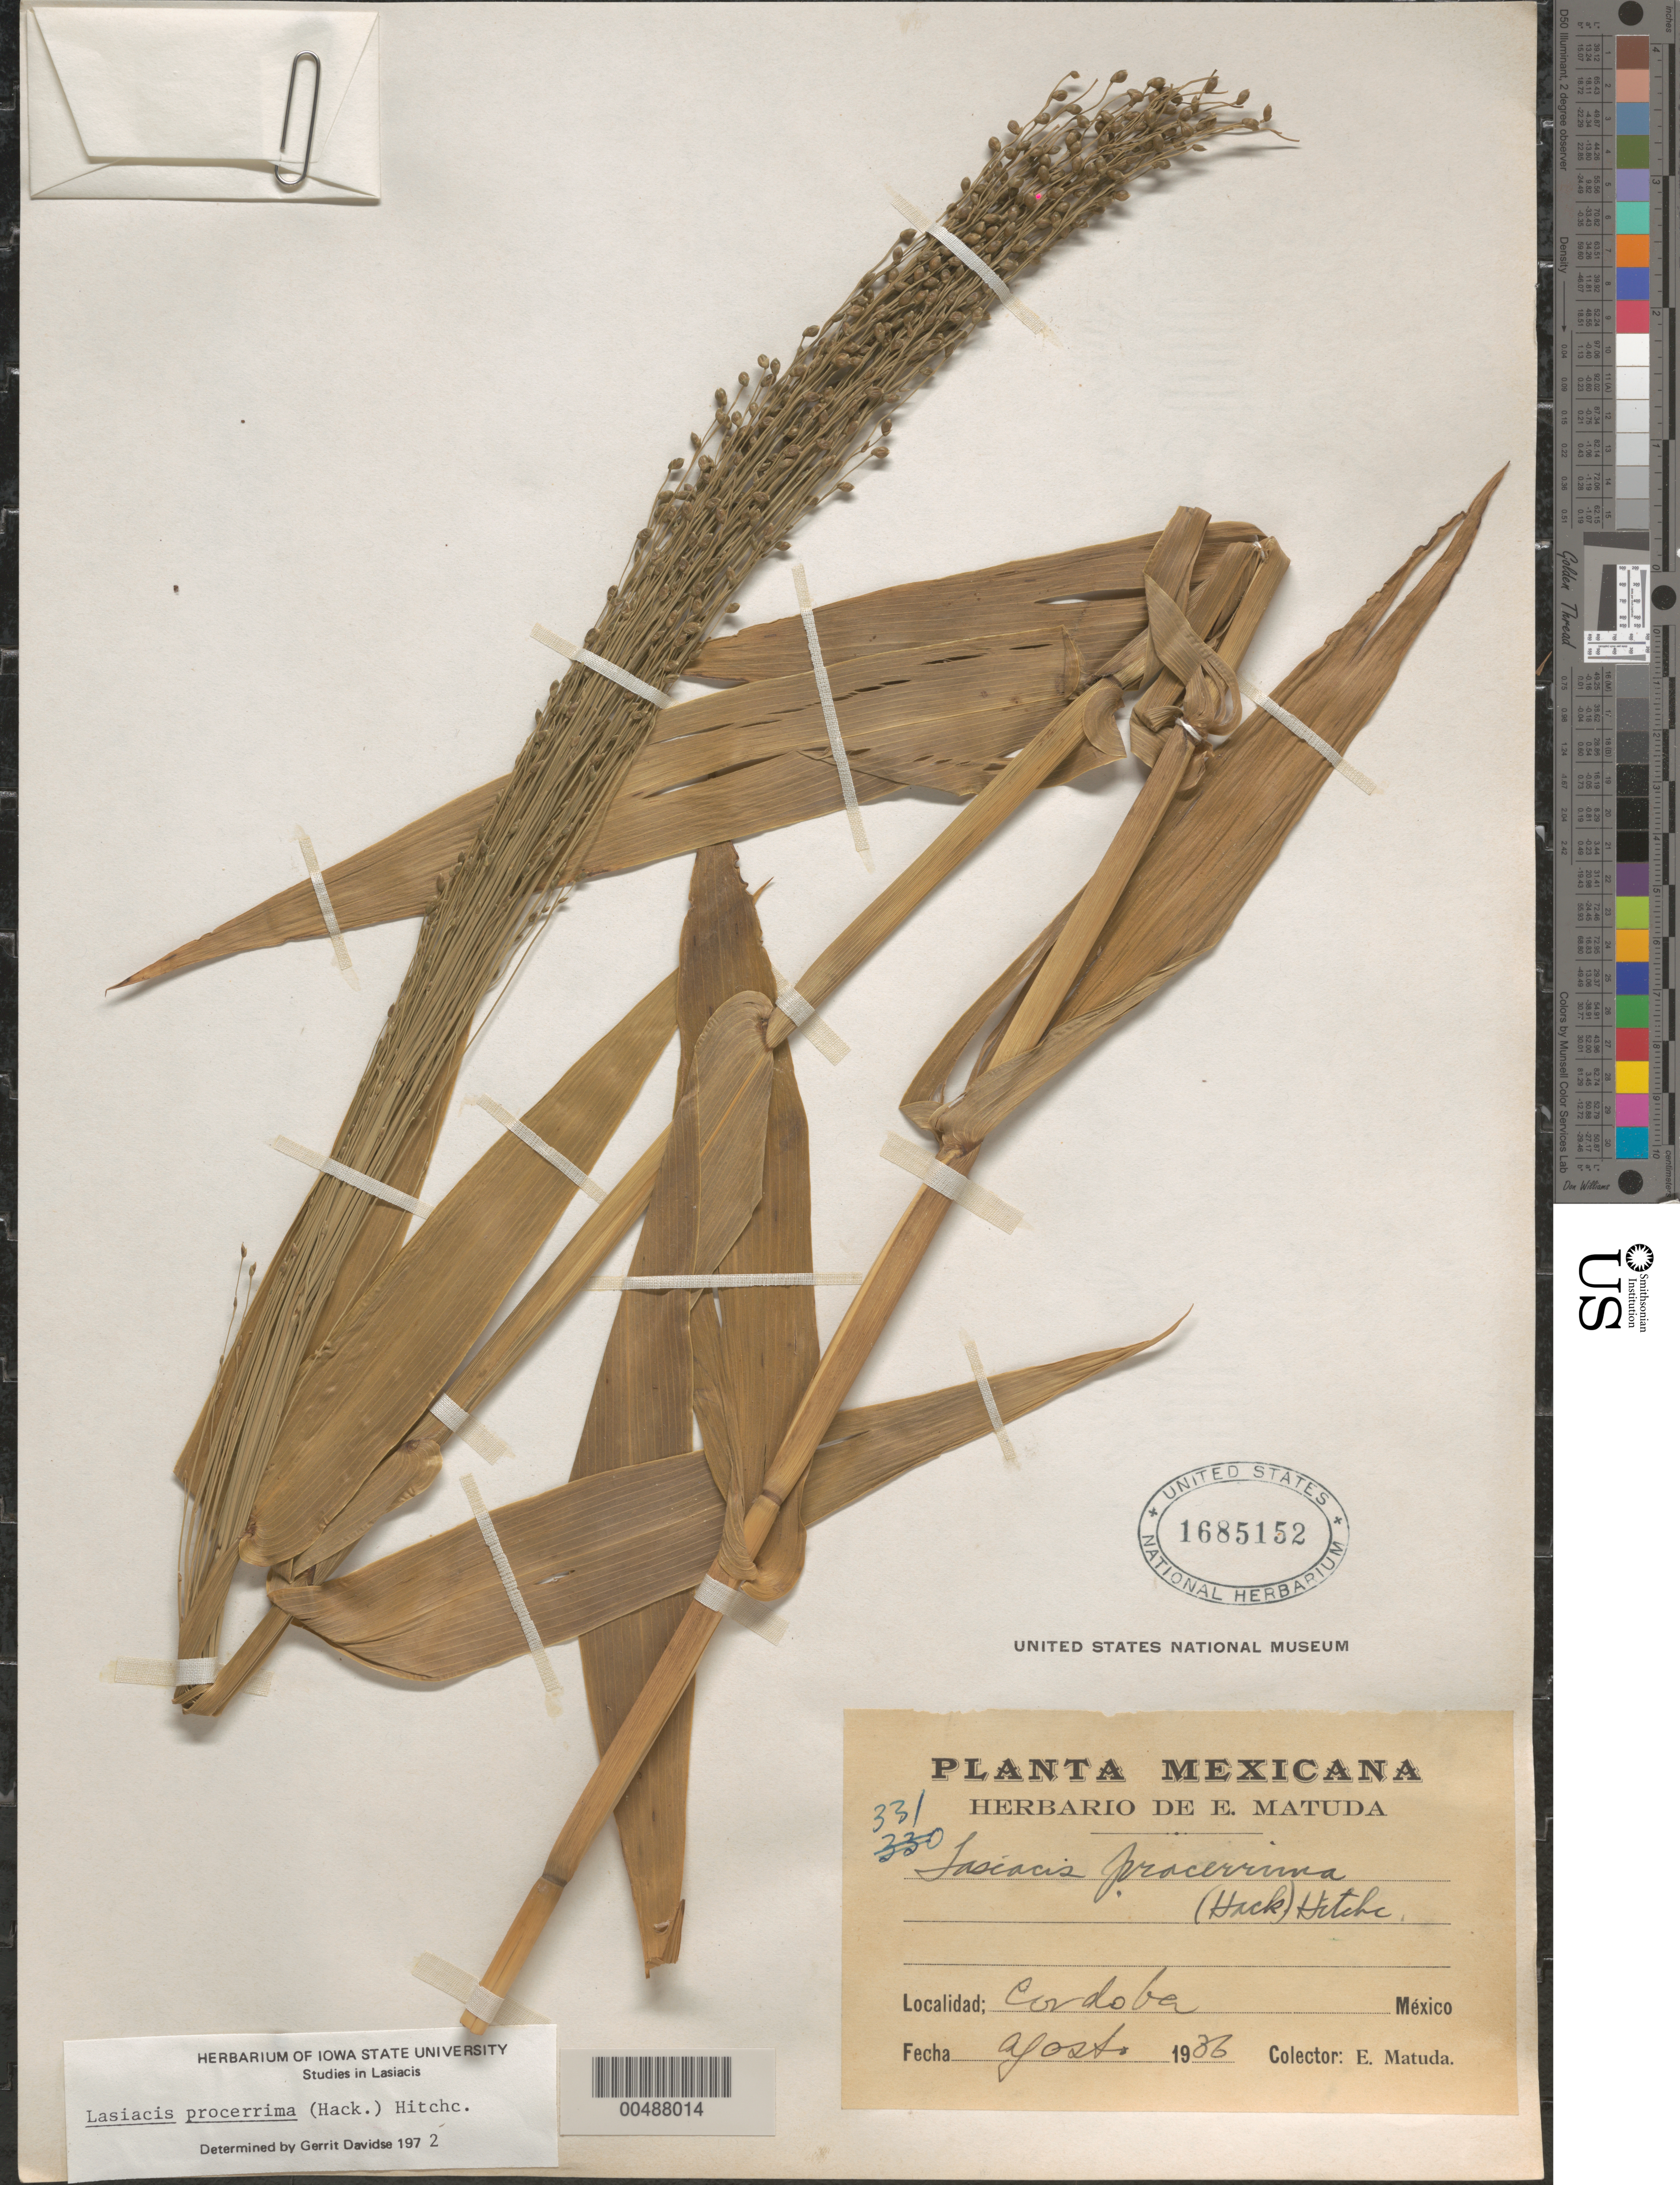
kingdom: Plantae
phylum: Tracheophyta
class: Liliopsida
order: Poales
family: Poaceae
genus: Lasiacis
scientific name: Lasiacis procerrima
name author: (Hack.) Hitchc.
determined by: Davidse, Gerrit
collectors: E. Matuda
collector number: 331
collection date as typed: Aug 1936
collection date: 1936-08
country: Mexico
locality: Córdoba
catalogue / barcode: US 1685152